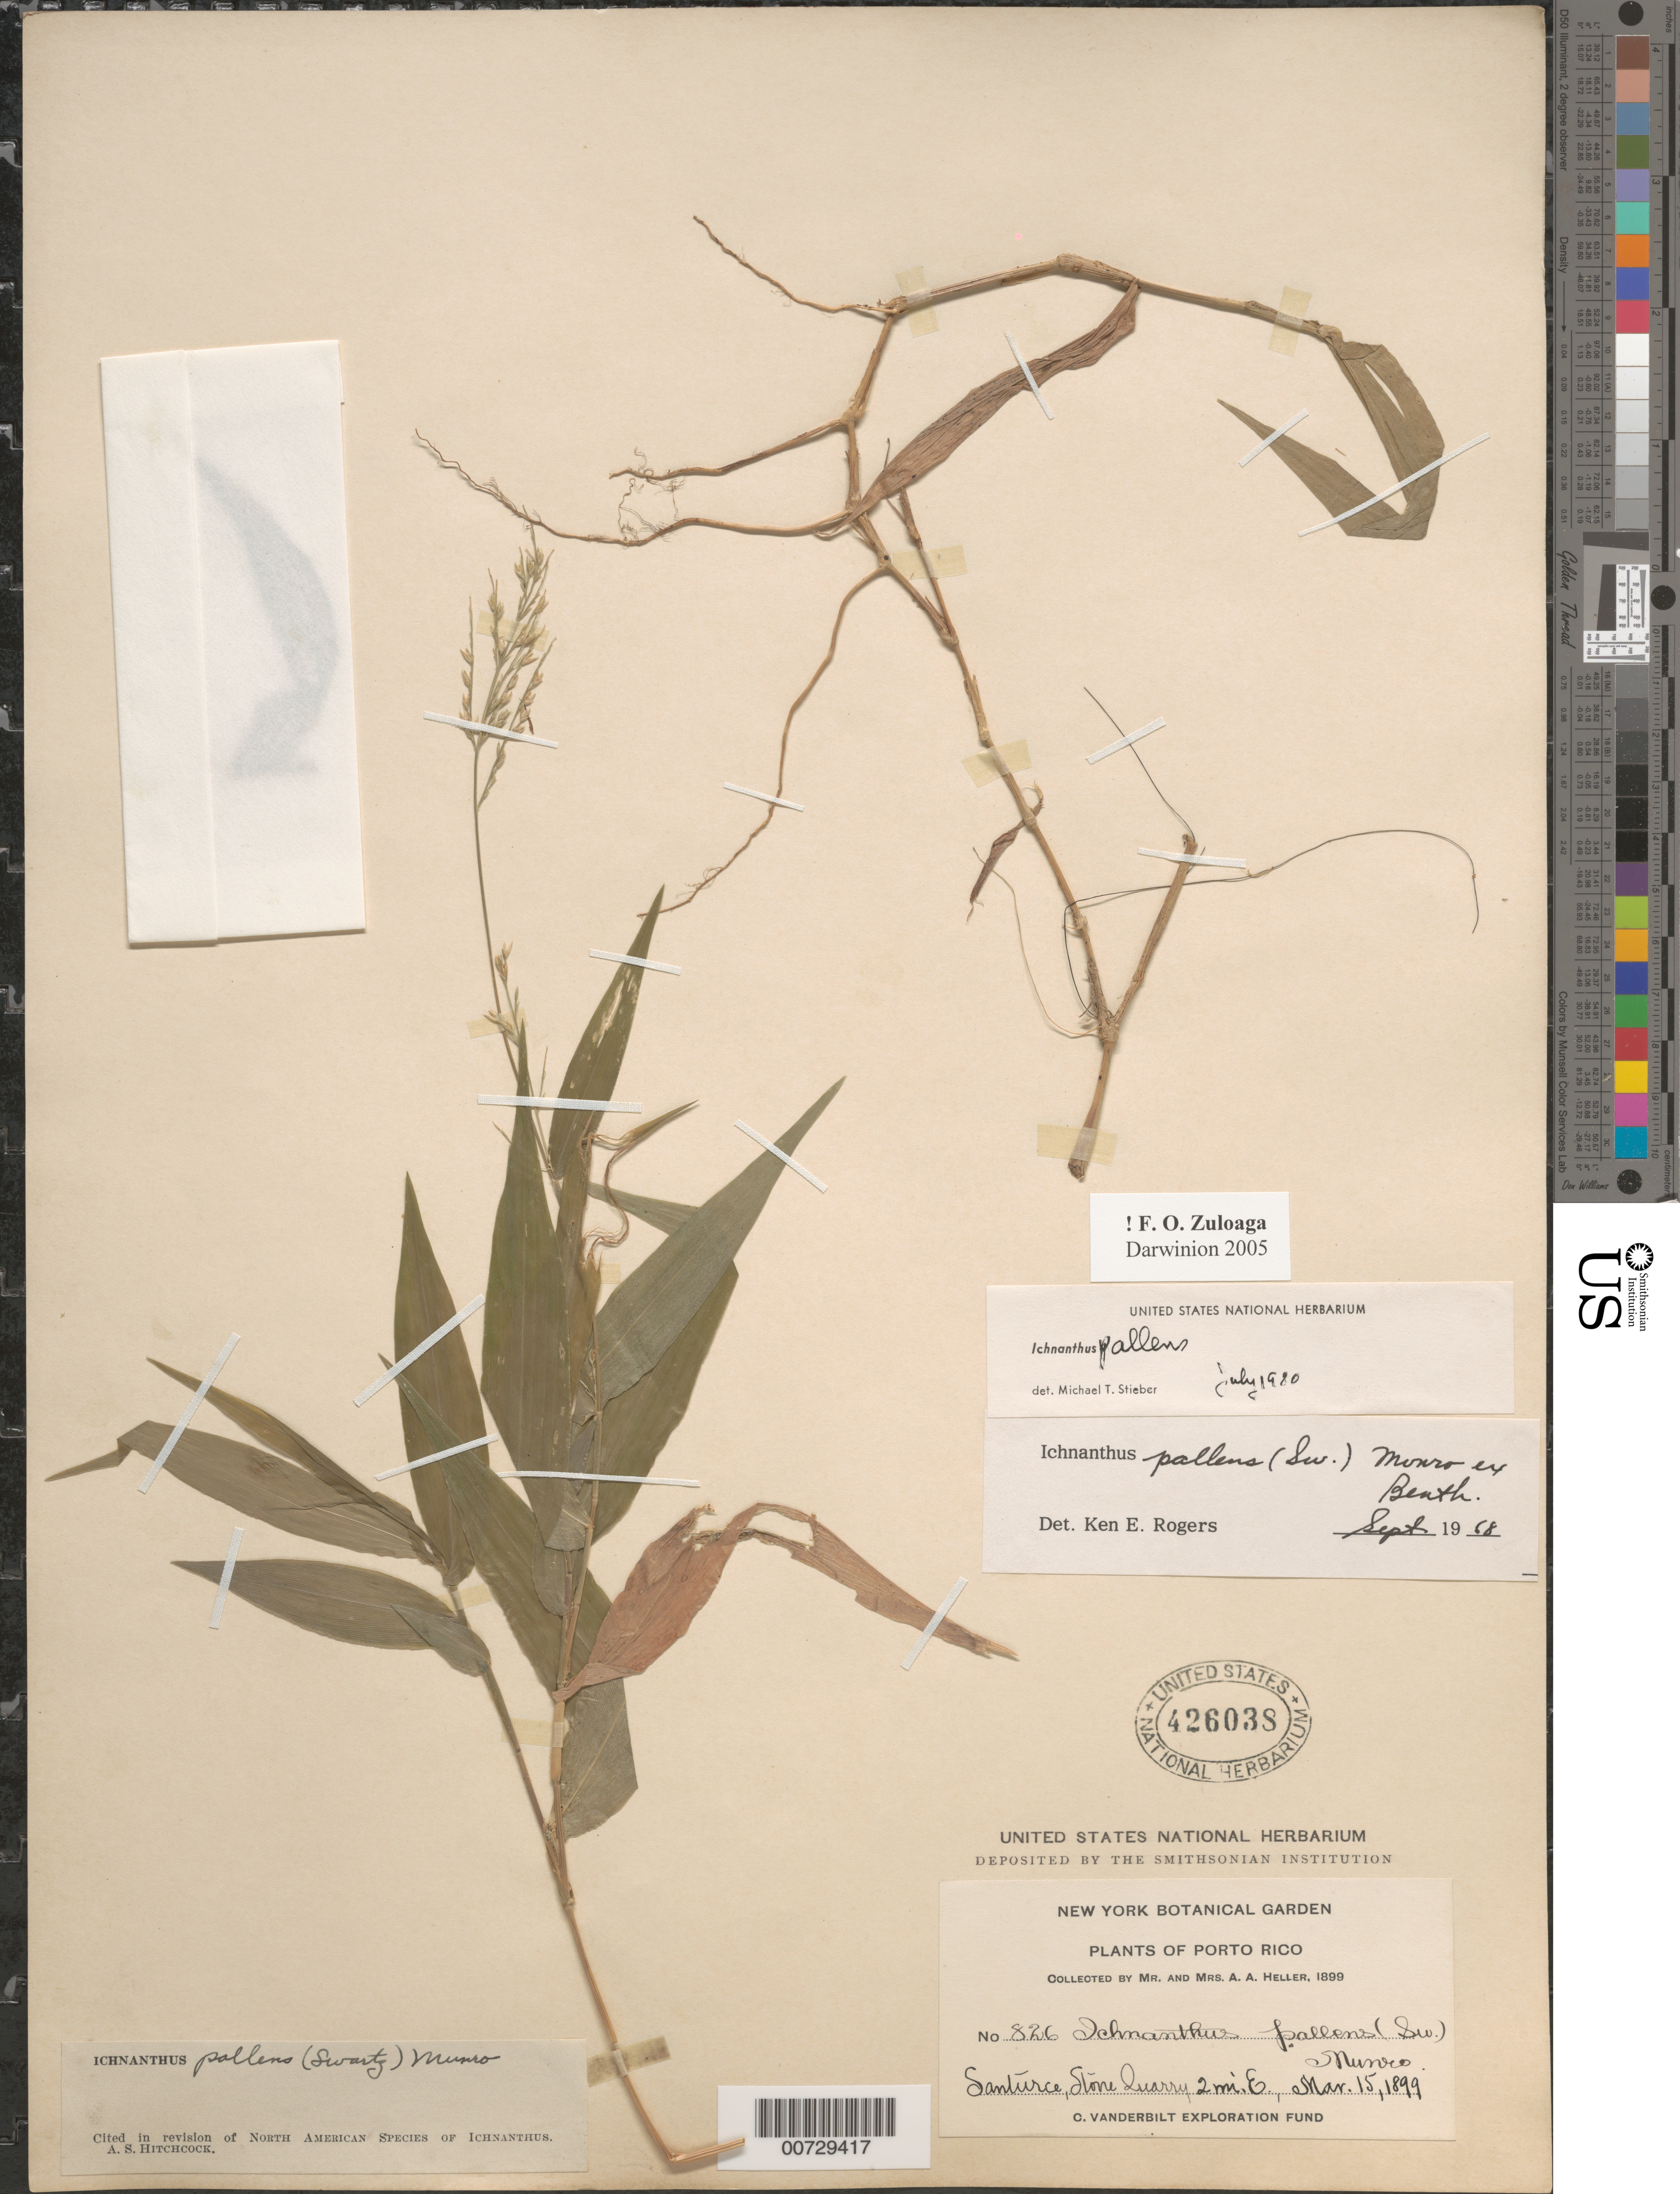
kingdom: Plantae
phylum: Tracheophyta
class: Liliopsida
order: Poales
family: Poaceae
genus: Ichnanthus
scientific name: Ichnanthus pallens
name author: (Sw.) Munro ex Benth.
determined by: Stieber, M. T.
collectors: A. A. Heller & E. G. Heller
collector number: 826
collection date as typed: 15 Mar 1899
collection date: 1899-03-15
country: Puerto Rico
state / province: San Juan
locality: Santurce, Stone Quarry 2 mi E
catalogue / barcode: US 426038